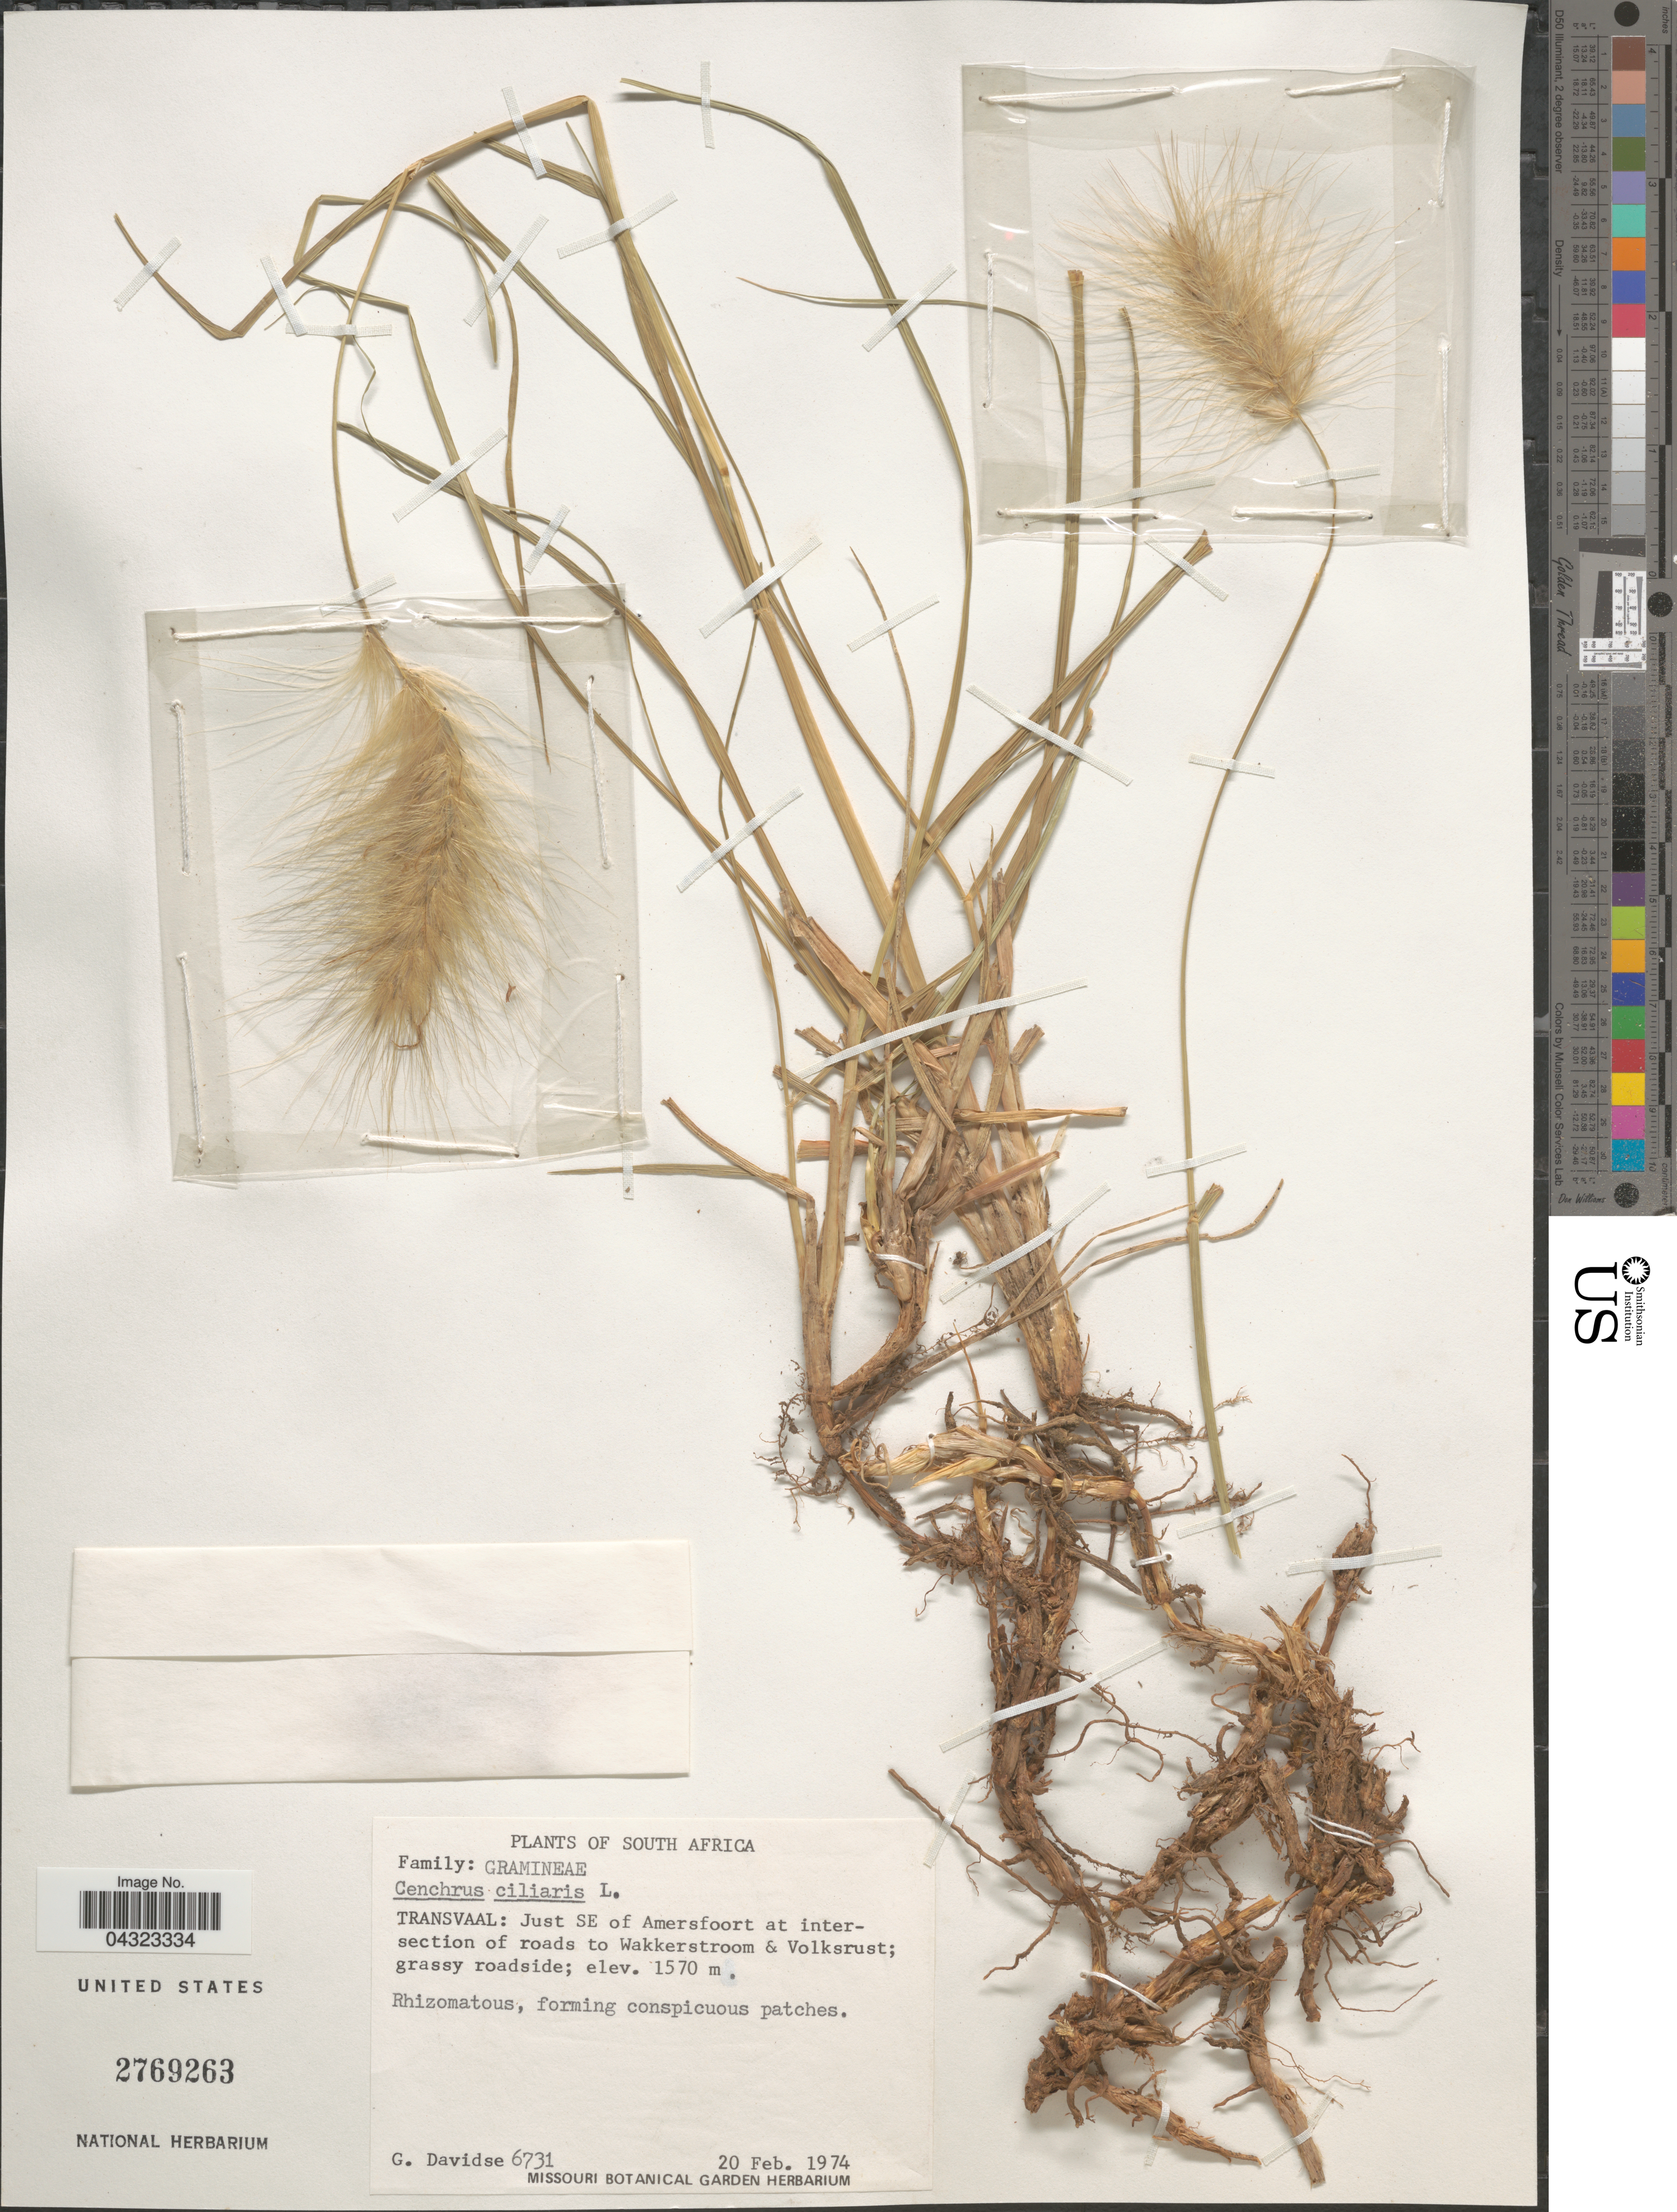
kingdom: Plantae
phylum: Tracheophyta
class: Liliopsida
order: Poales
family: Poaceae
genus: Cenchrus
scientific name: Cenchrus ciliaris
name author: L.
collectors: G. Davidse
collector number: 6731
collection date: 1974-02-20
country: South Africa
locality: Transvaal: Just SE of Amersfoort at intersection of roads to Wakkerstroom & Volksrust; grassy roadside.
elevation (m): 1570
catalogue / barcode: US 2769263